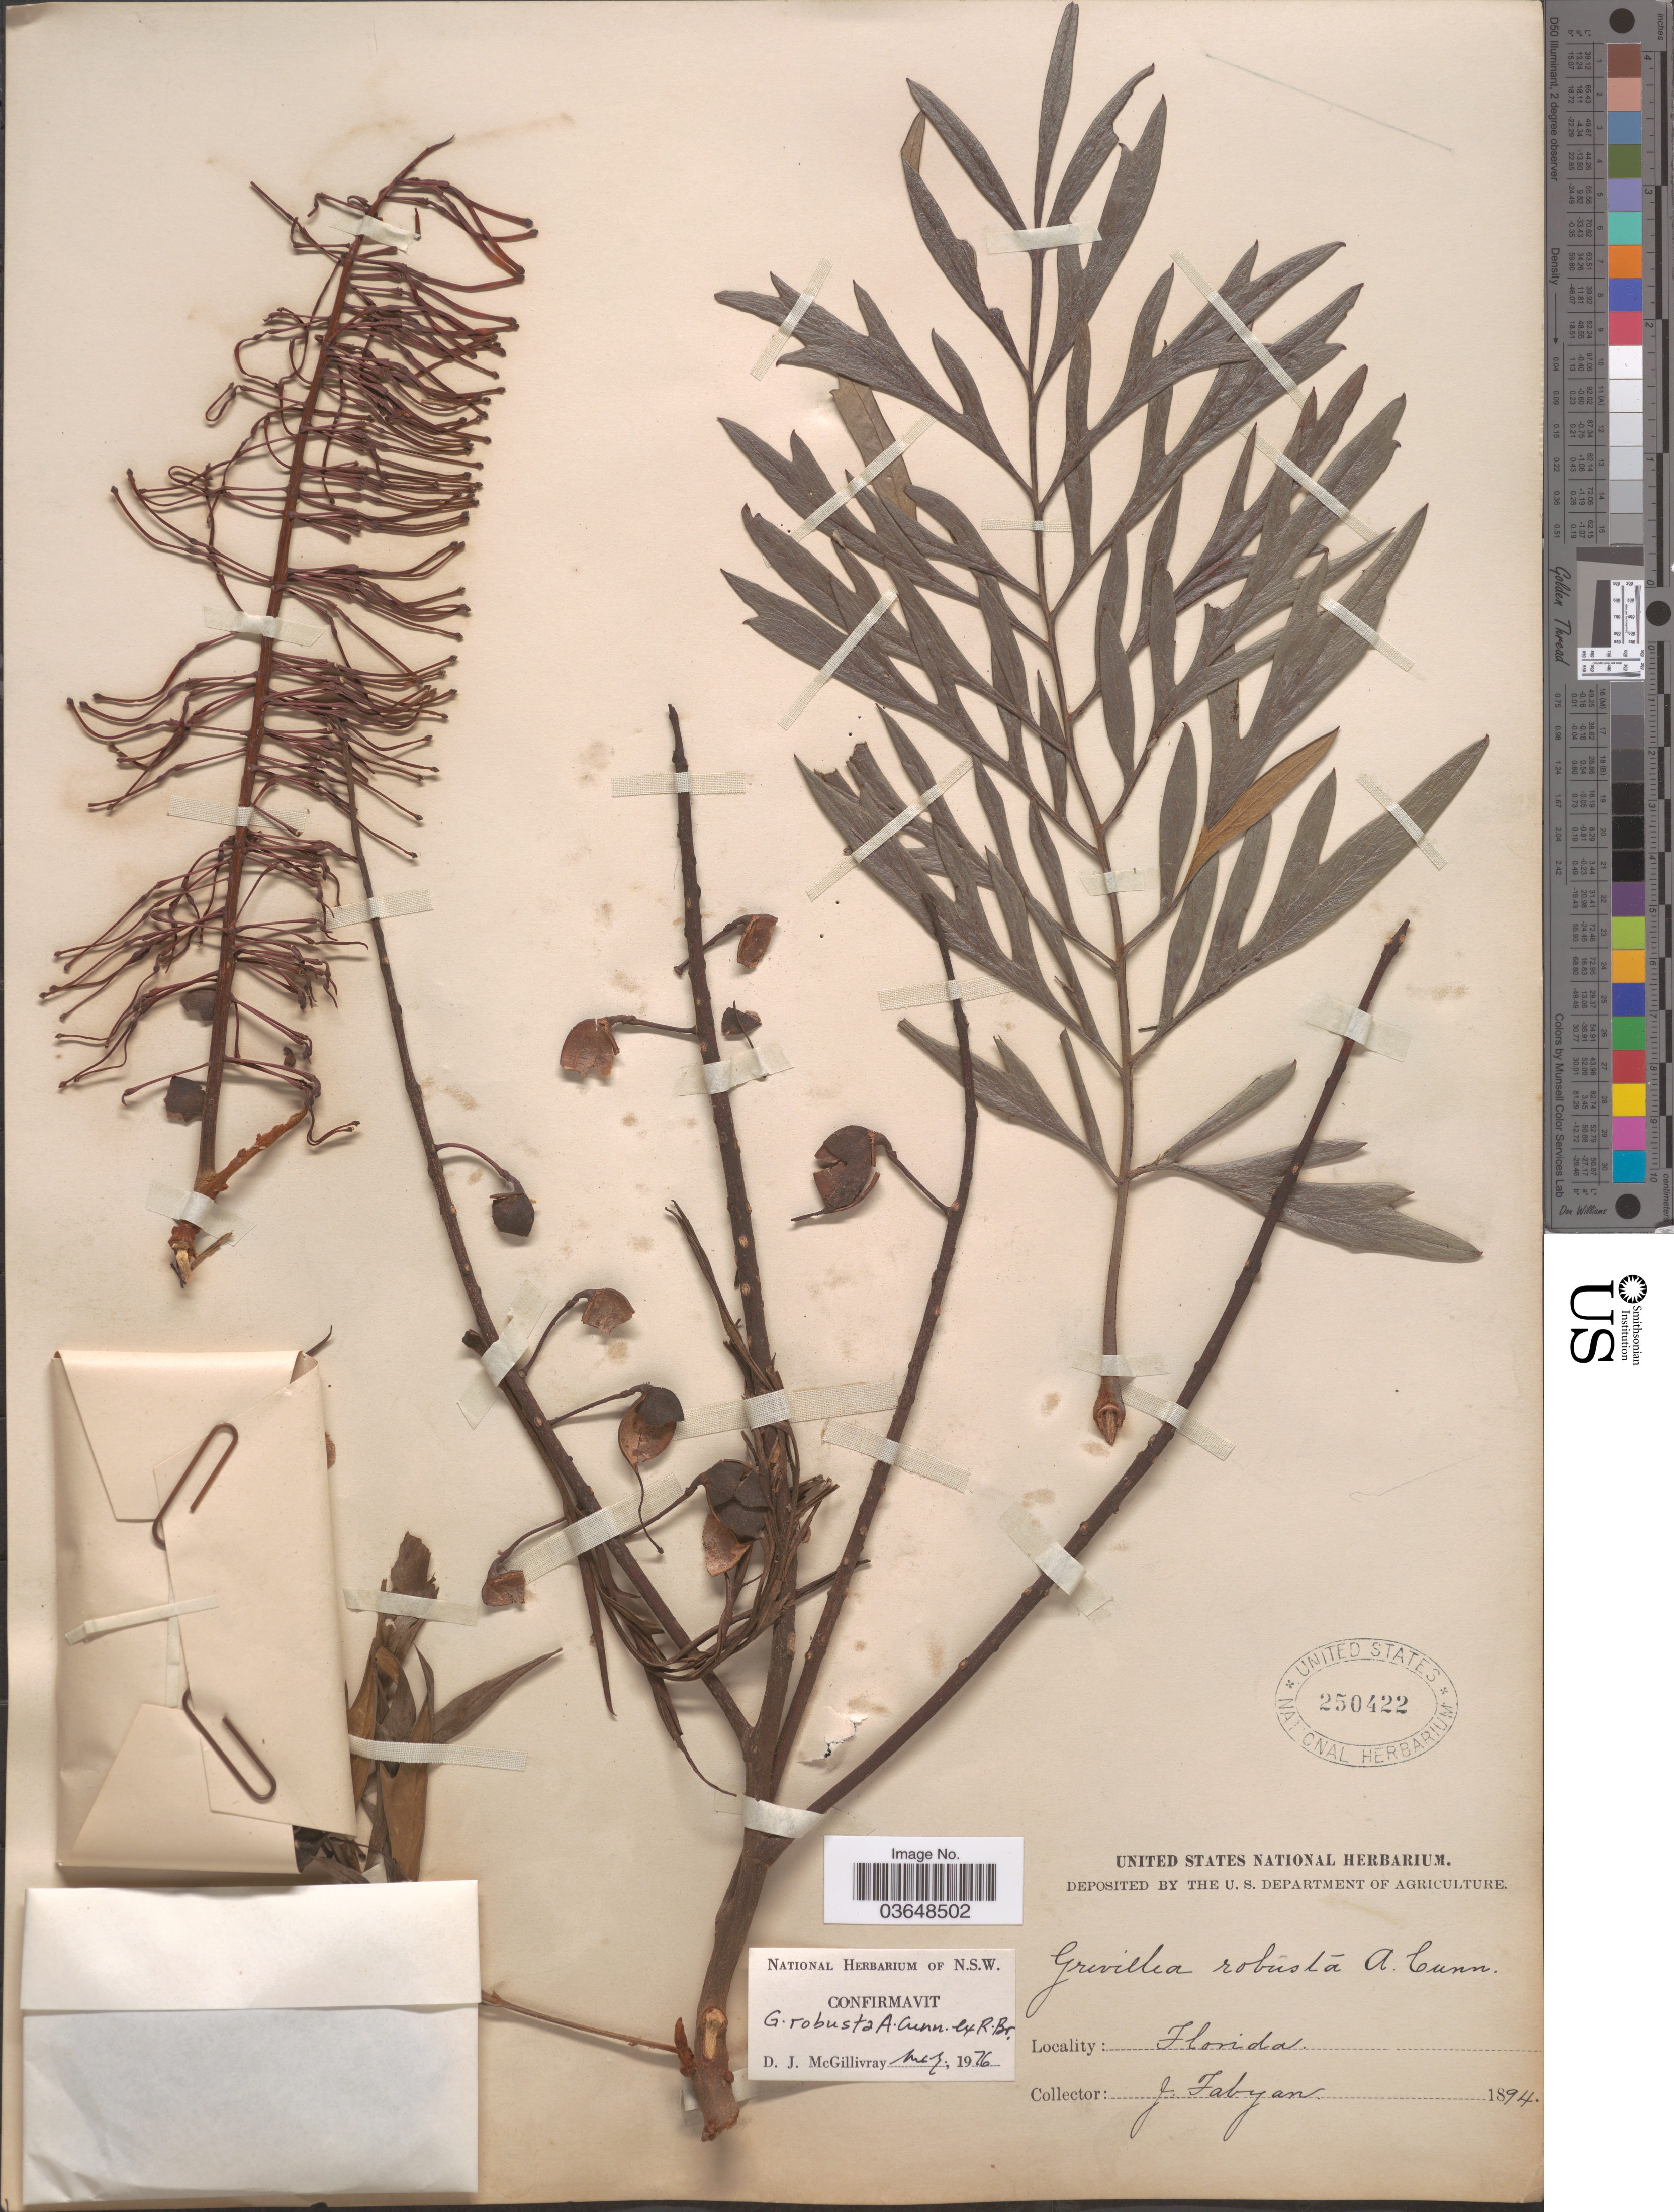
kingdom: Plantae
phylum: Tracheophyta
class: Magnoliopsida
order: Proteales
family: Proteaceae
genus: Grevillea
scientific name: Grevillea robusta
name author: A. Cunn.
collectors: J. Fabyan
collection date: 1894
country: United States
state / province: Florida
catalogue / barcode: US 250422